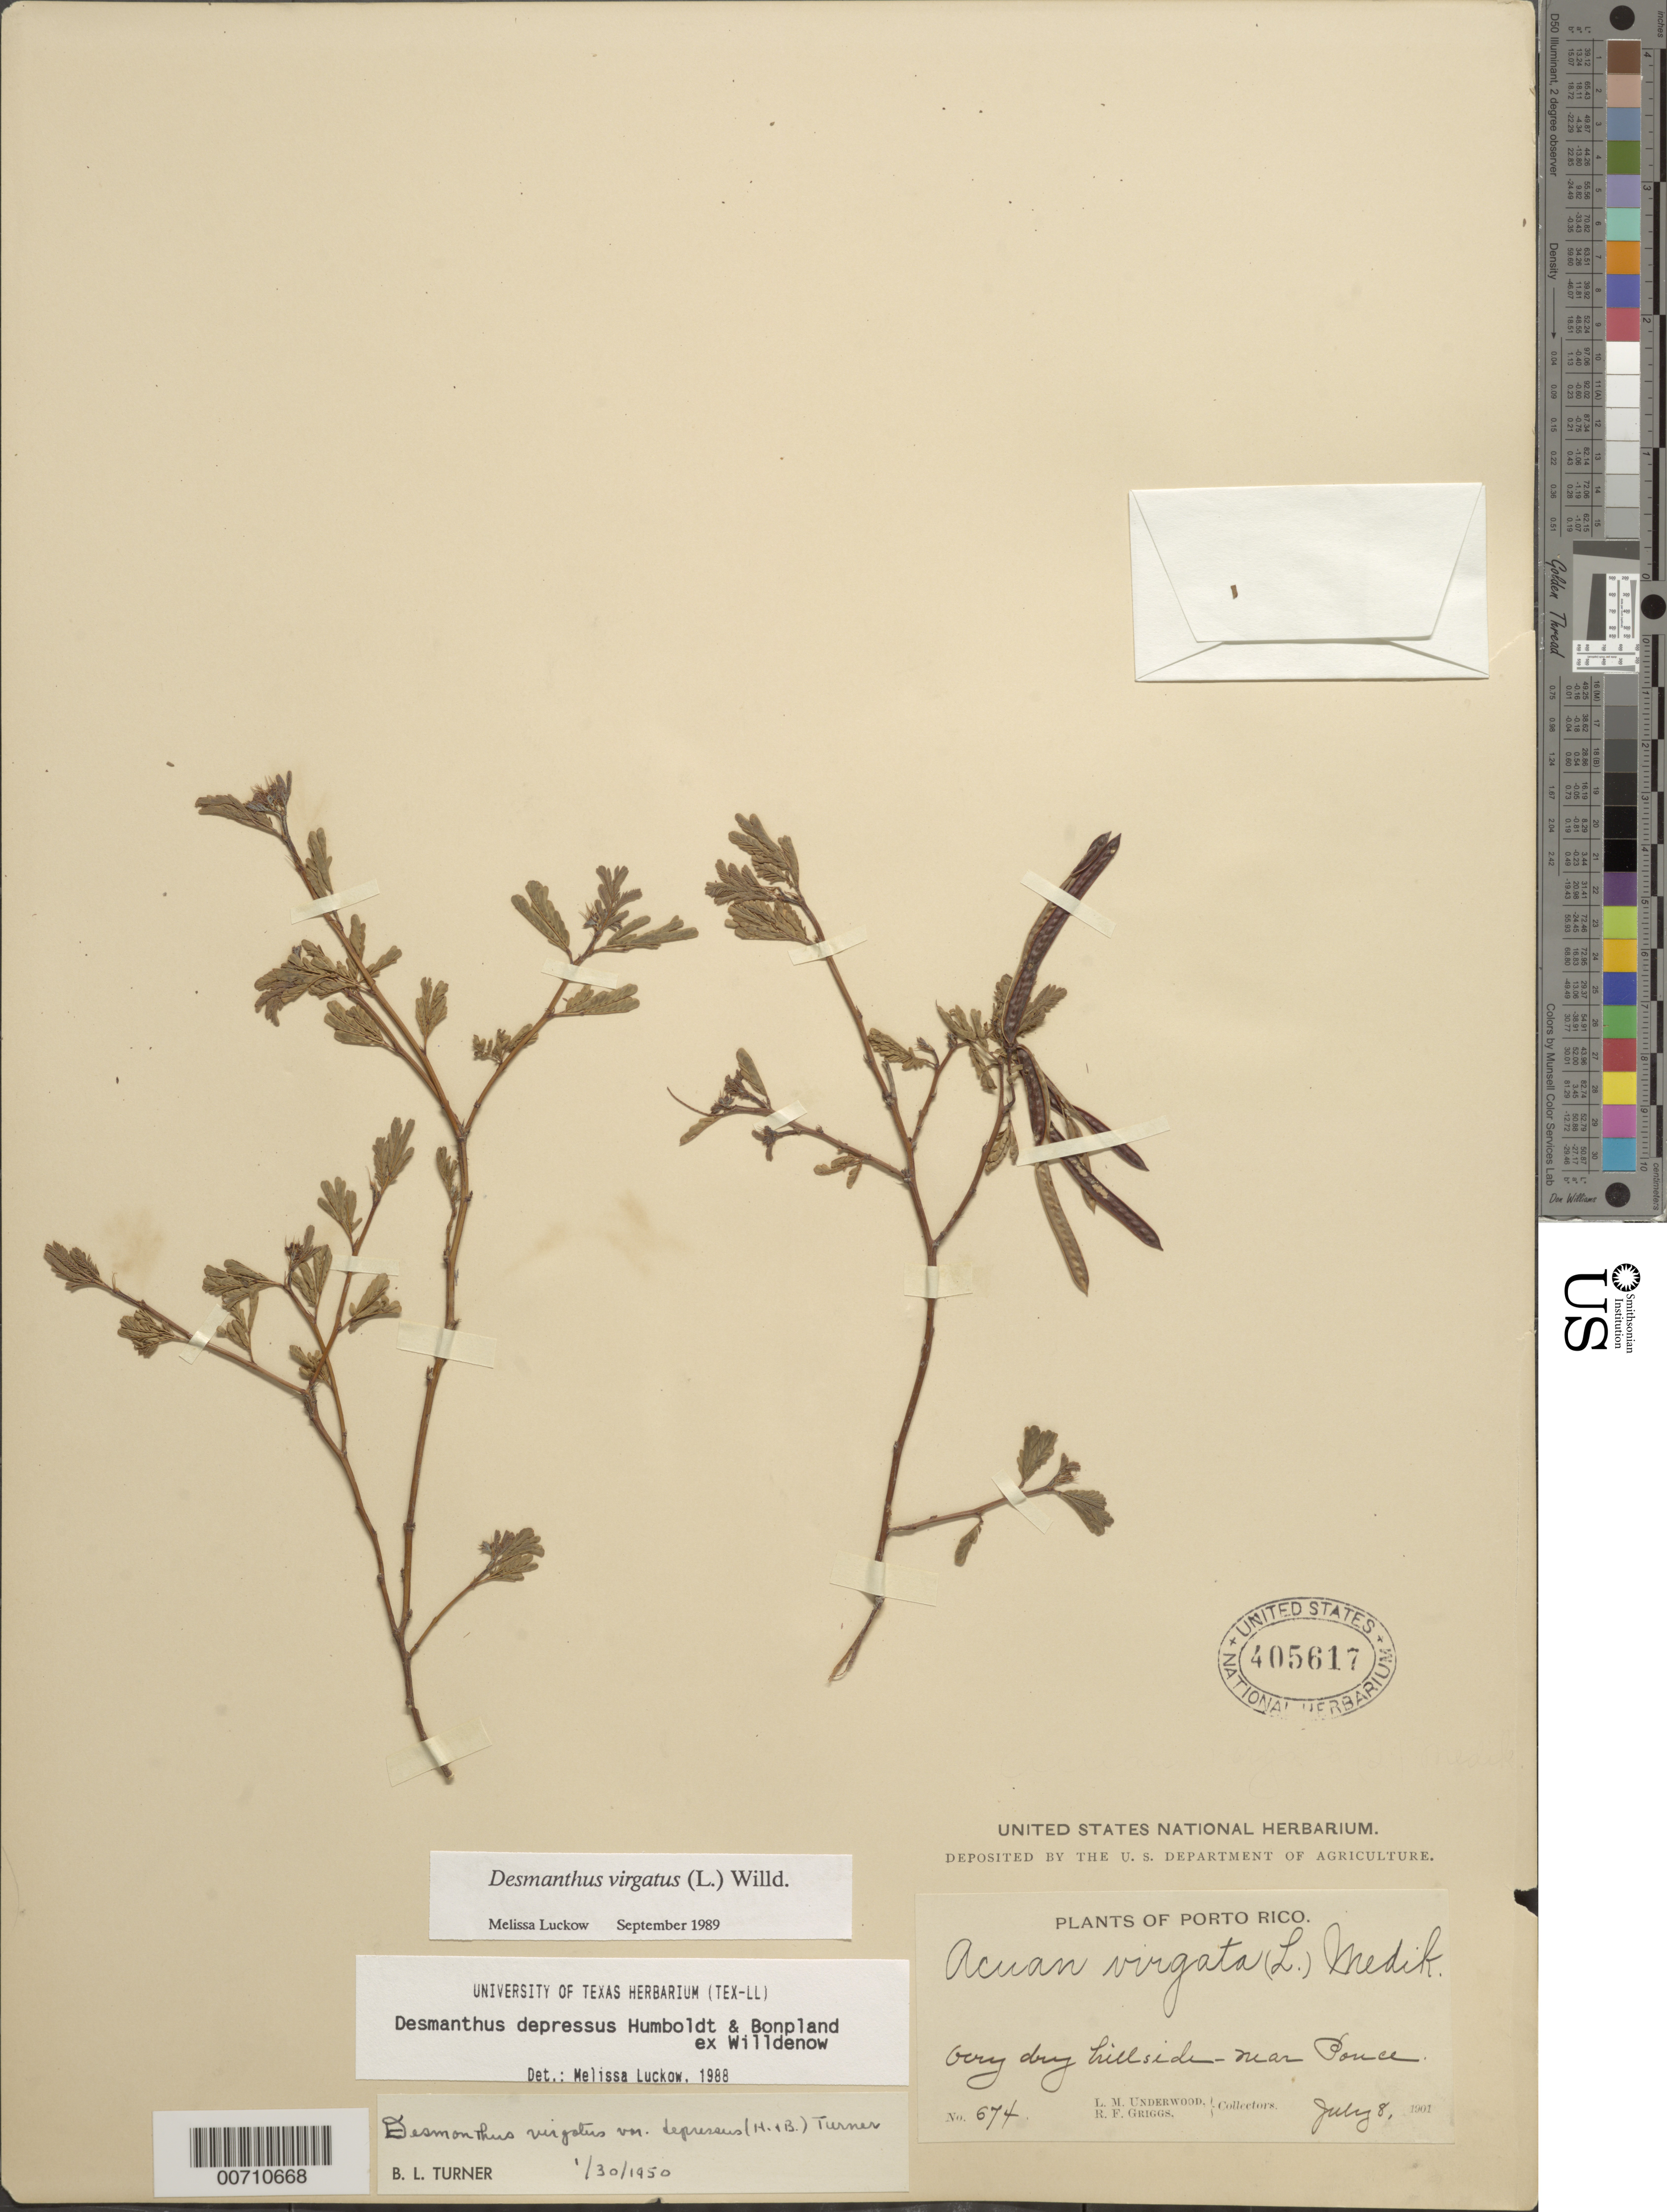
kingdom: Plantae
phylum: Tracheophyta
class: Magnoliopsida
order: Fabales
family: Fabaceae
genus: Desmanthus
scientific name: Desmanthus virgatus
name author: (L.) Willd.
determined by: Luckow, M. A.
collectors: L. M. Underwood & R. F. Griggs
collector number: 674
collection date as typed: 08 Jul 1901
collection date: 1901-07-08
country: Puerto Rico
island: Greater Antilles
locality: Ponce, near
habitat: Very dry hillside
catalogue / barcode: US 405617